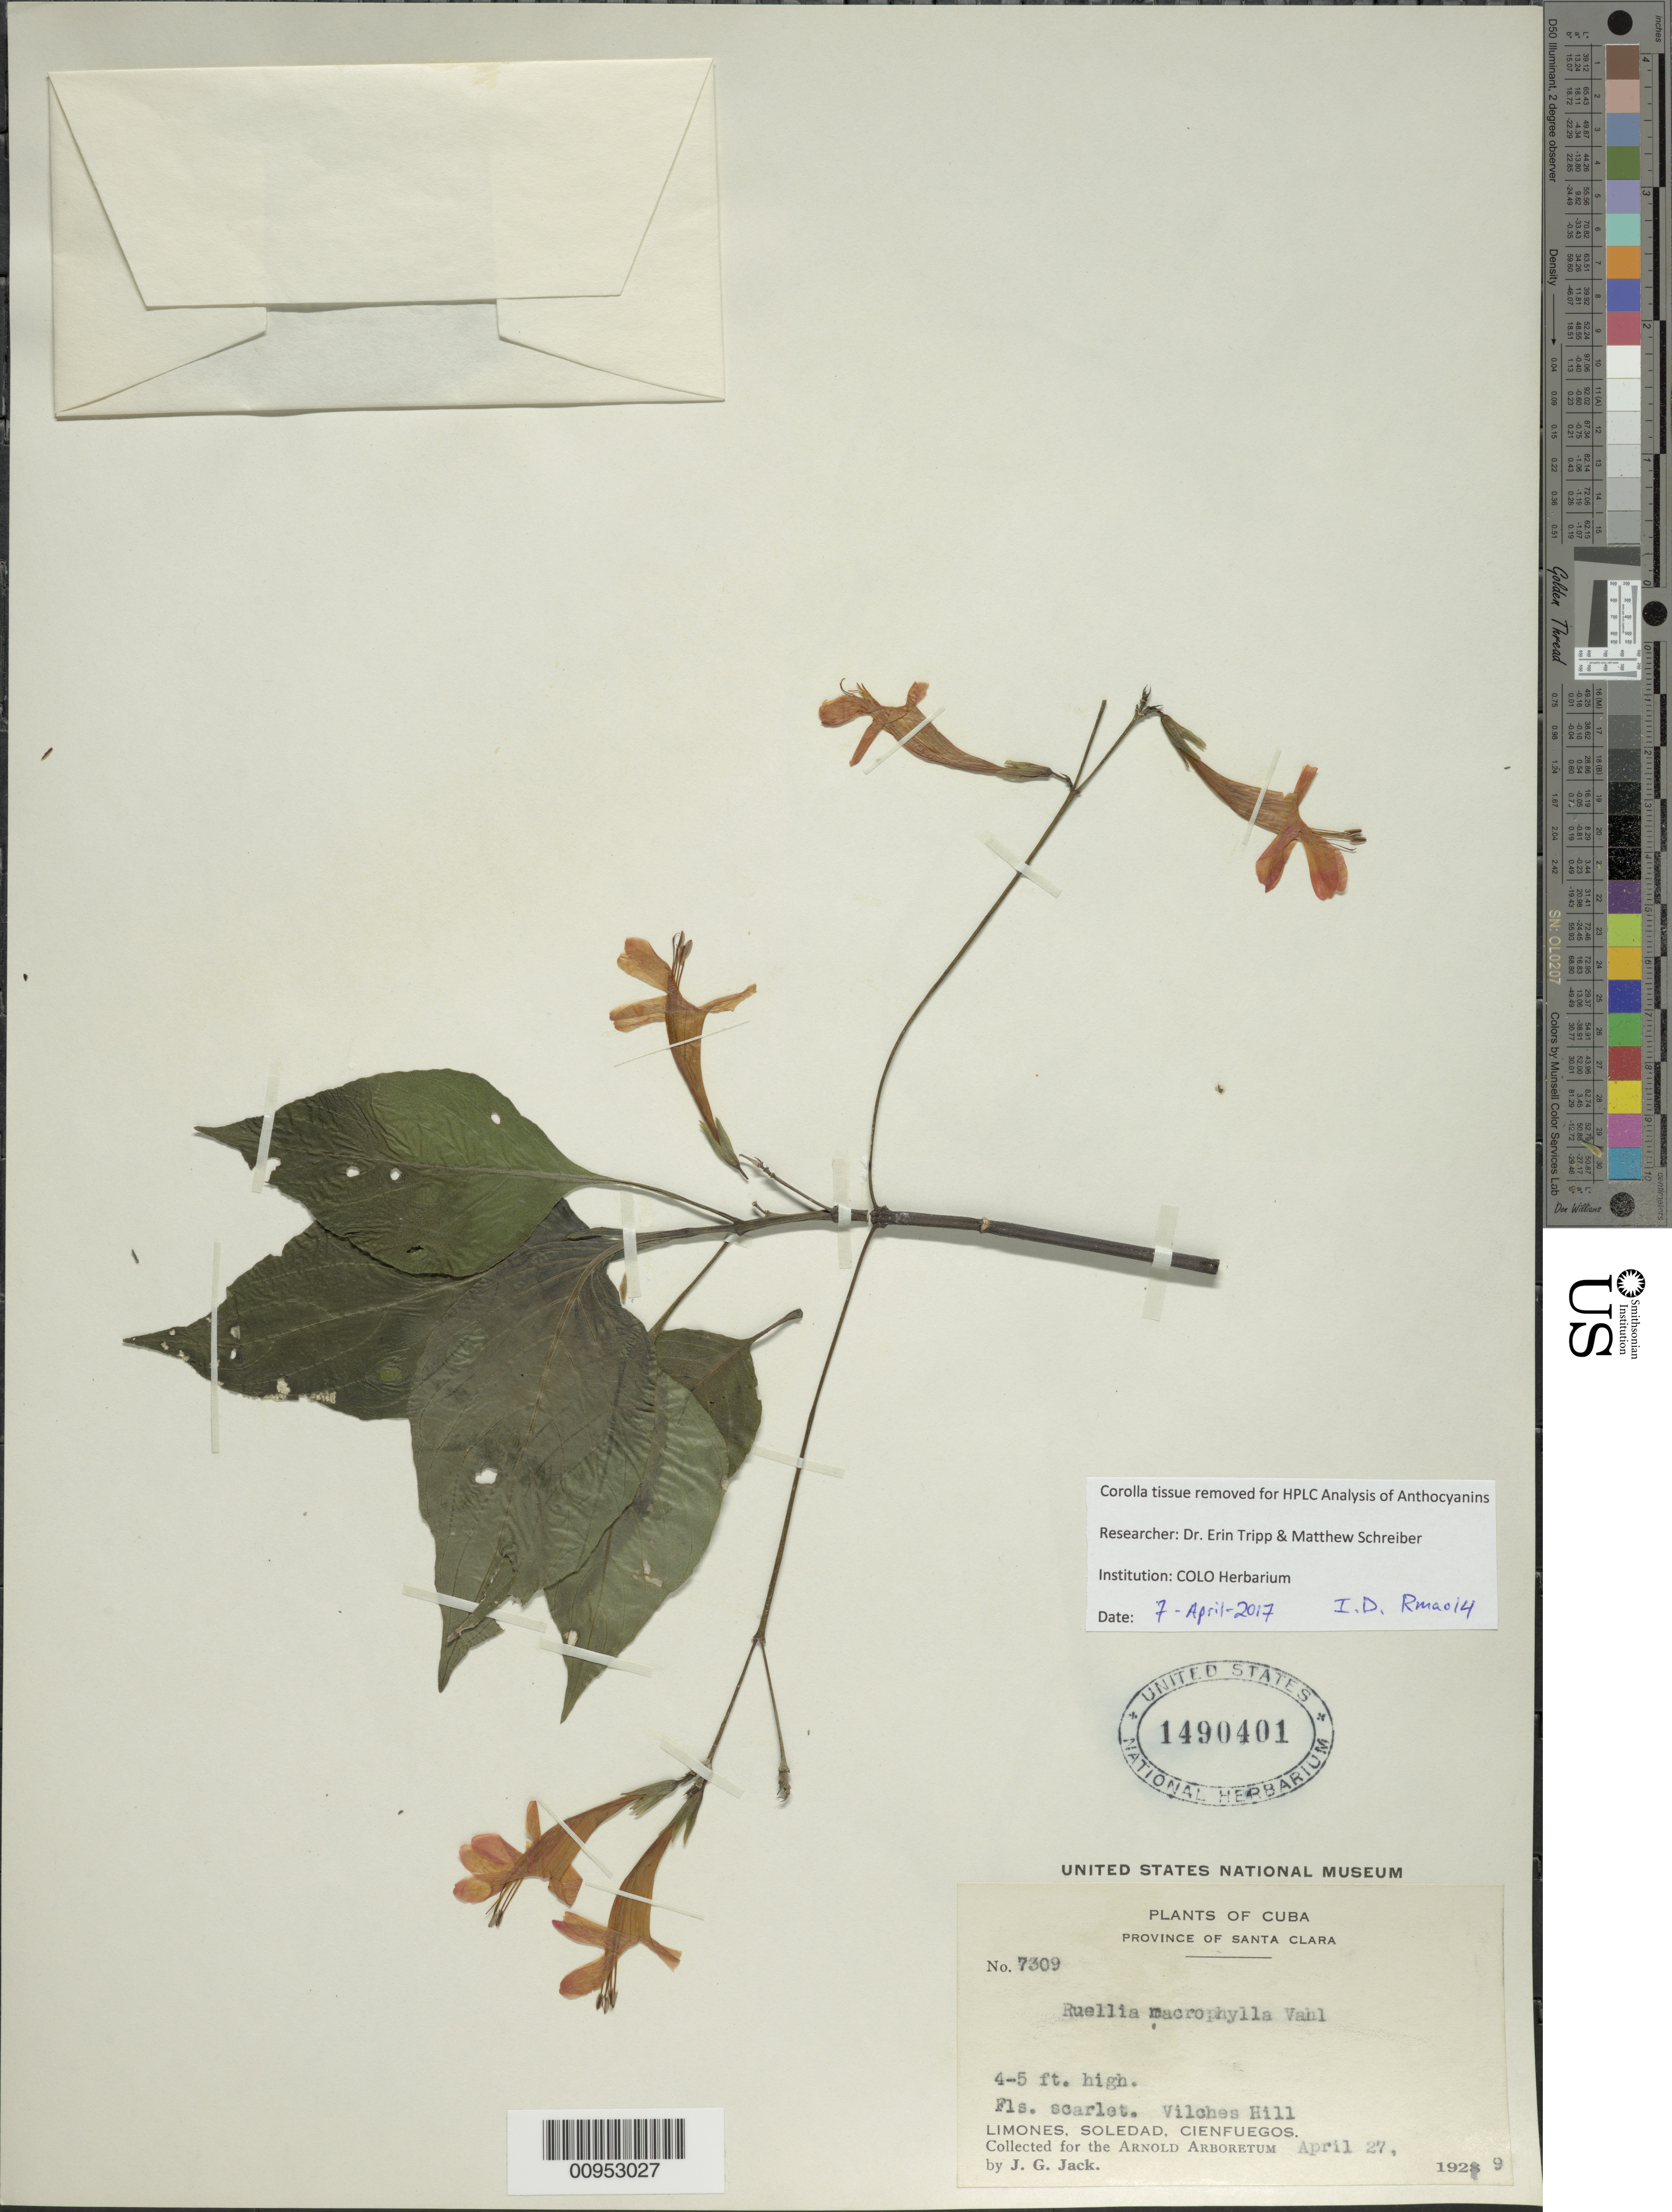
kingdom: Plantae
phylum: Tracheophyta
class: Magnoliopsida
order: Lamiales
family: Acanthaceae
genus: Ruellia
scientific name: Ruellia macrophylla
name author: Vahl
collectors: J. G. Jack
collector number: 7309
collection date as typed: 27 Apr 1929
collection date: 1929-04-27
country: Cuba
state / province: Cienfuegos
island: Cuba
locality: Limones, Soledad, Cienfuegos Vilches Hill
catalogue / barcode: US 1490401